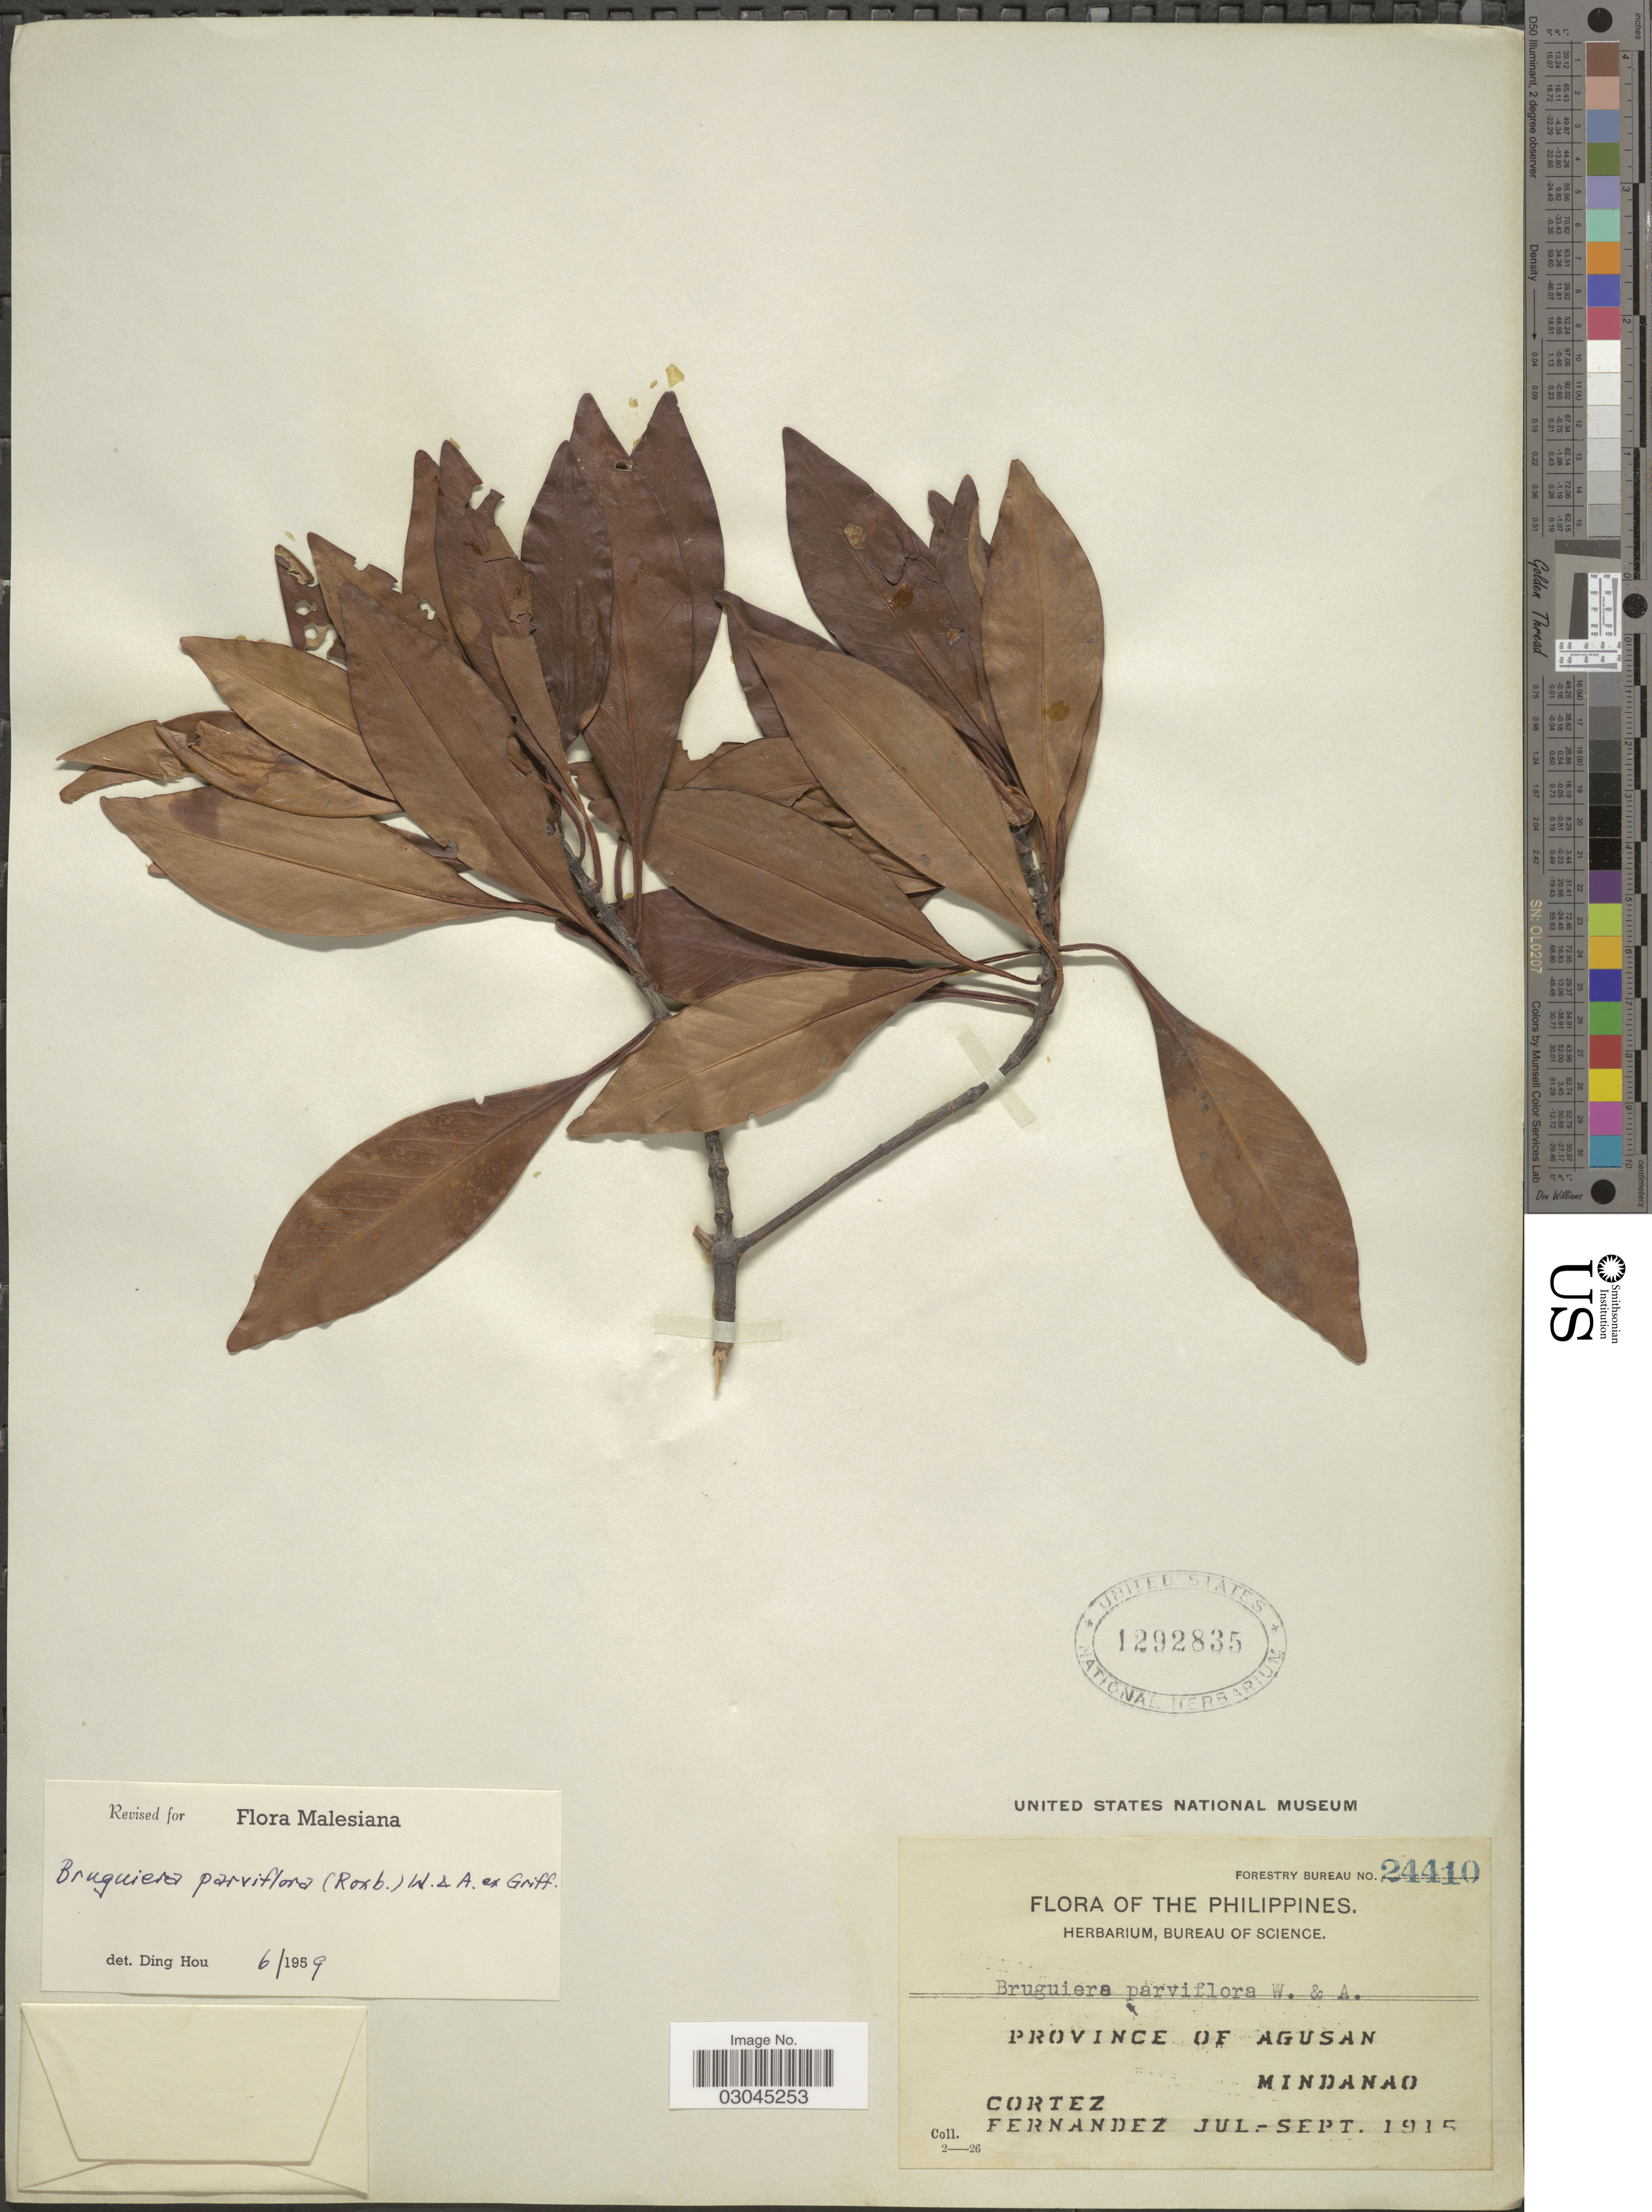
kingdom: Plantae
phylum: Tracheophyta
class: Magnoliopsida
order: Malpighiales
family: Rhizophoraceae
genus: Bruguiera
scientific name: Bruguiera parviflora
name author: (Roxb.) Wight & Arn. ex Griff.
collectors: -. Cortez & -- Fernandez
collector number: Forestry Bureau 24410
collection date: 1915-07/1915-09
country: Philippines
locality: Province of Agusan. Mindanao.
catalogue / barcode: US 1292835